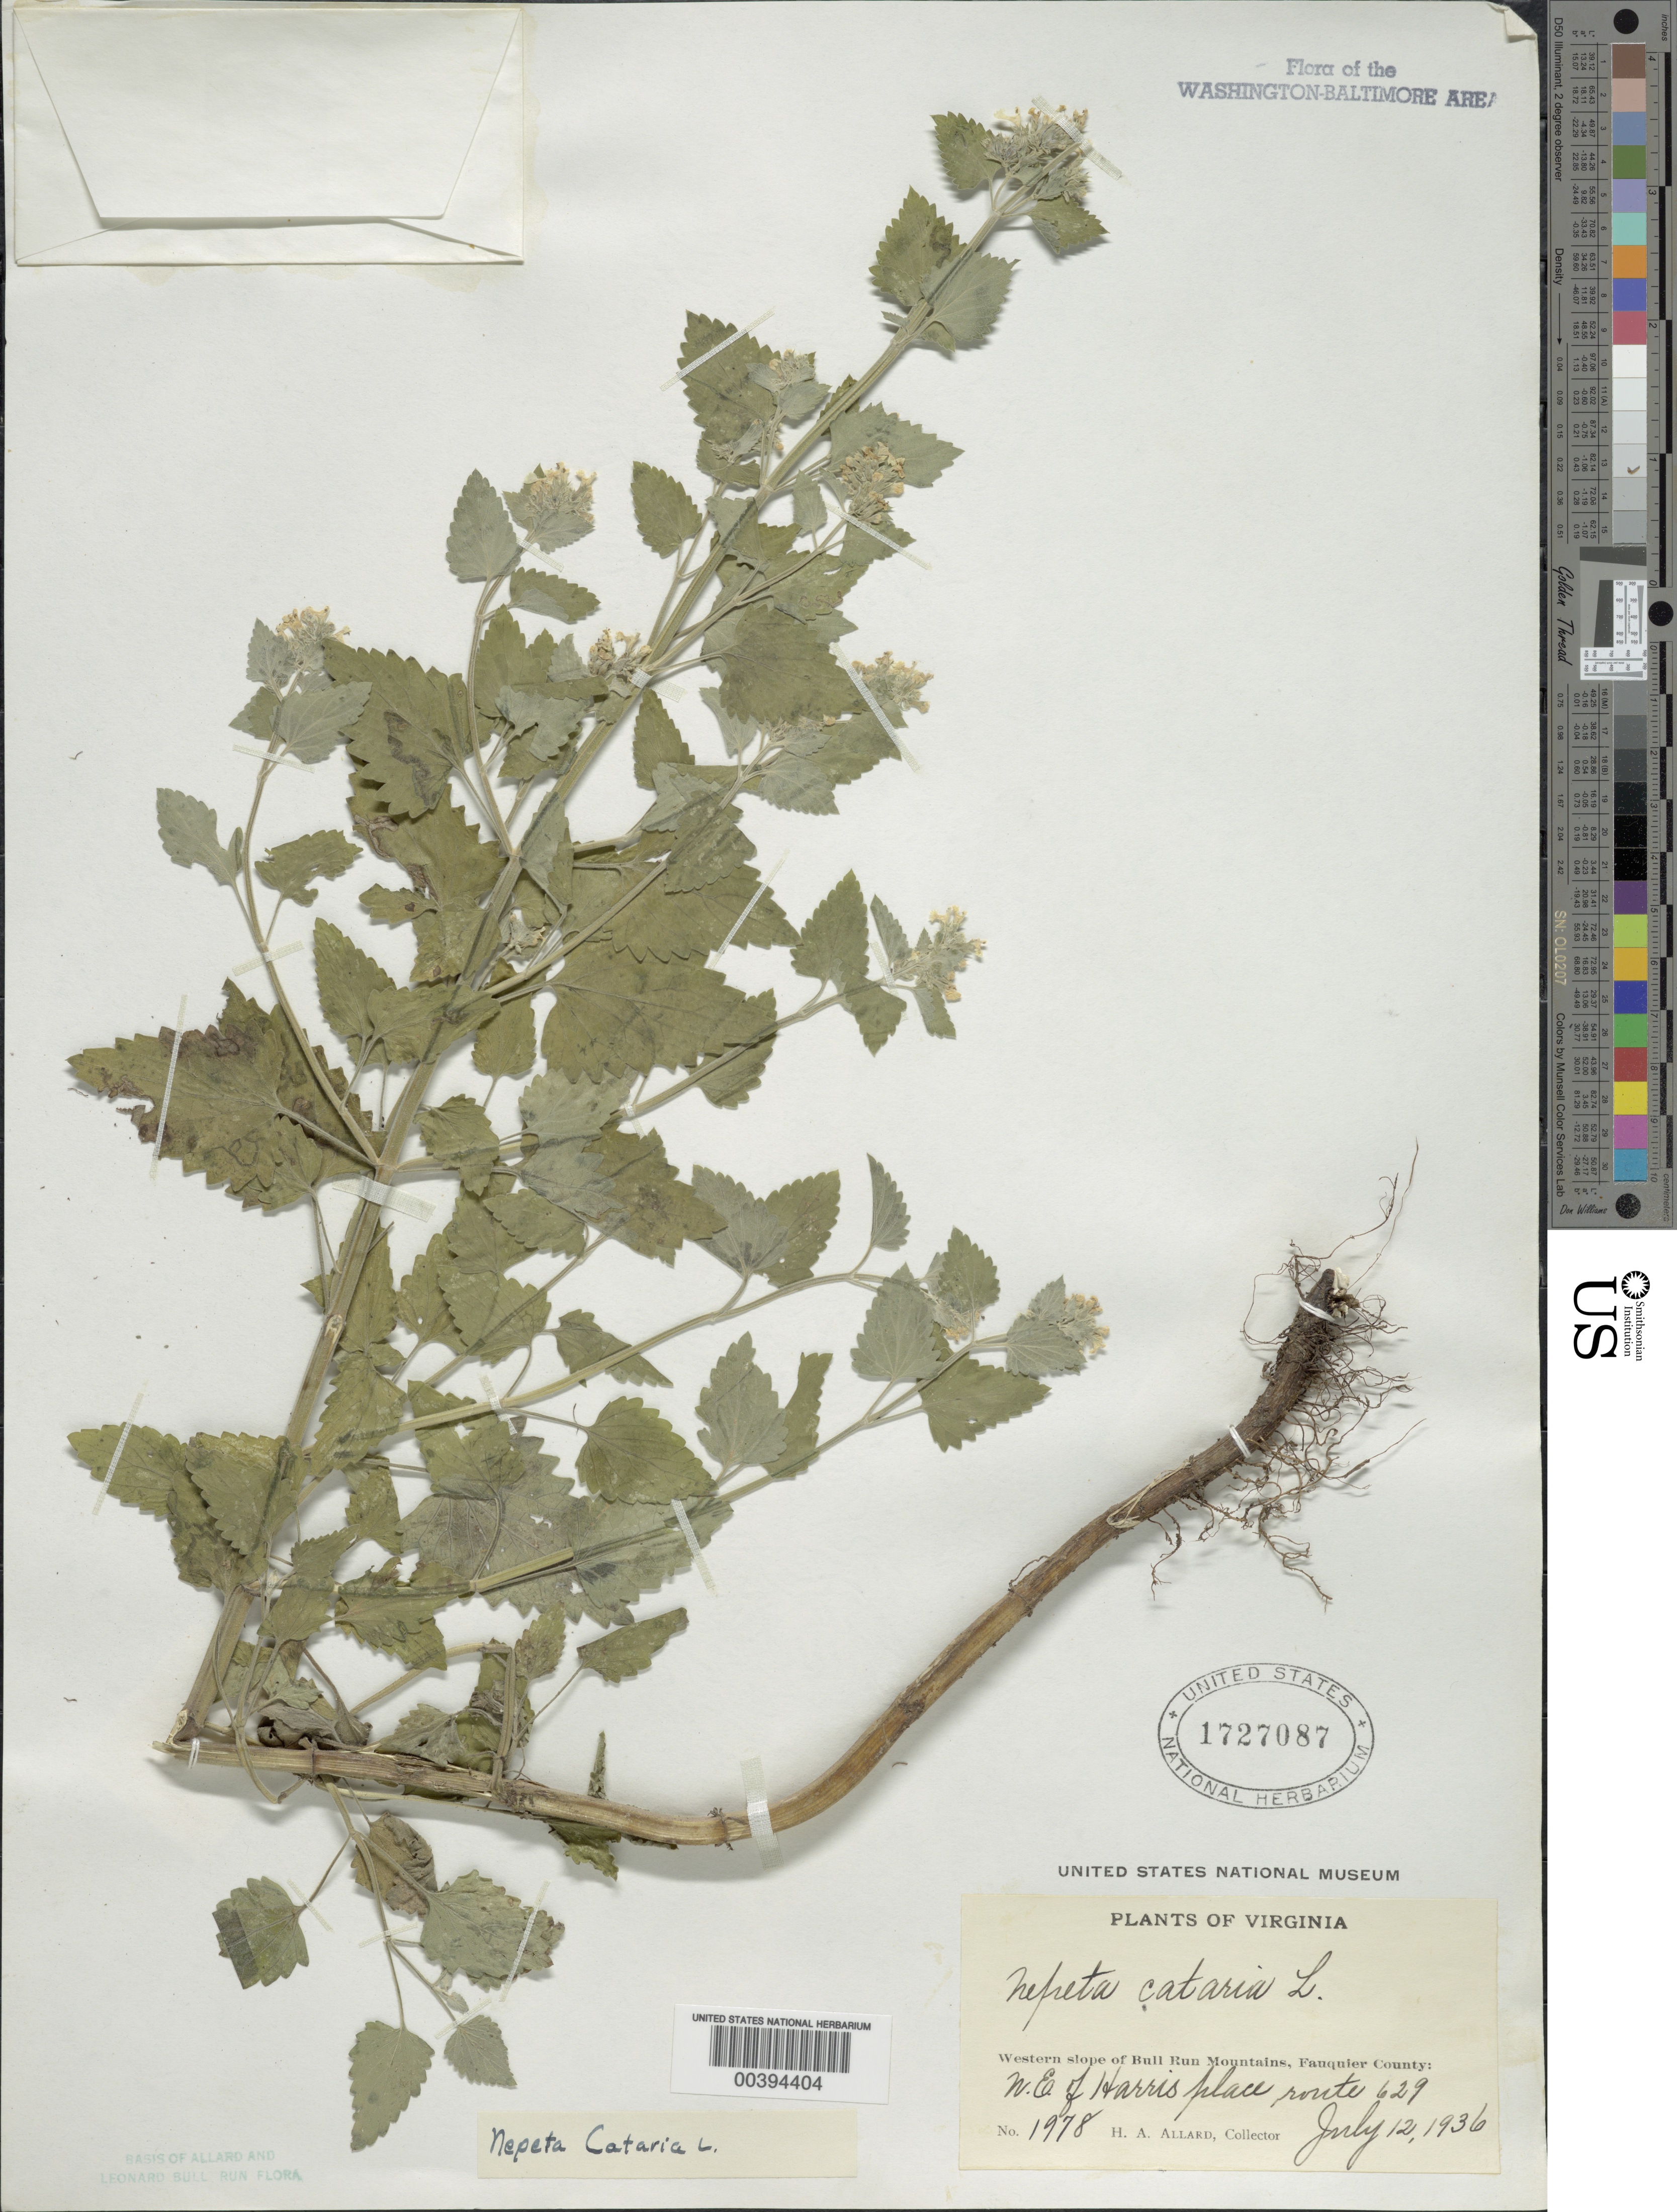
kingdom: Plantae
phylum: Tracheophyta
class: Magnoliopsida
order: Lamiales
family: Lamiaceae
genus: Nepeta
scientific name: Nepeta cataria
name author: L.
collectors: H. A. Allard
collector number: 1978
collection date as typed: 12 Jul 1936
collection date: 1936-07-12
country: United States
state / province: Virginia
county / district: Fauquier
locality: northeast of Harris Place Route 629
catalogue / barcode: US 1727087